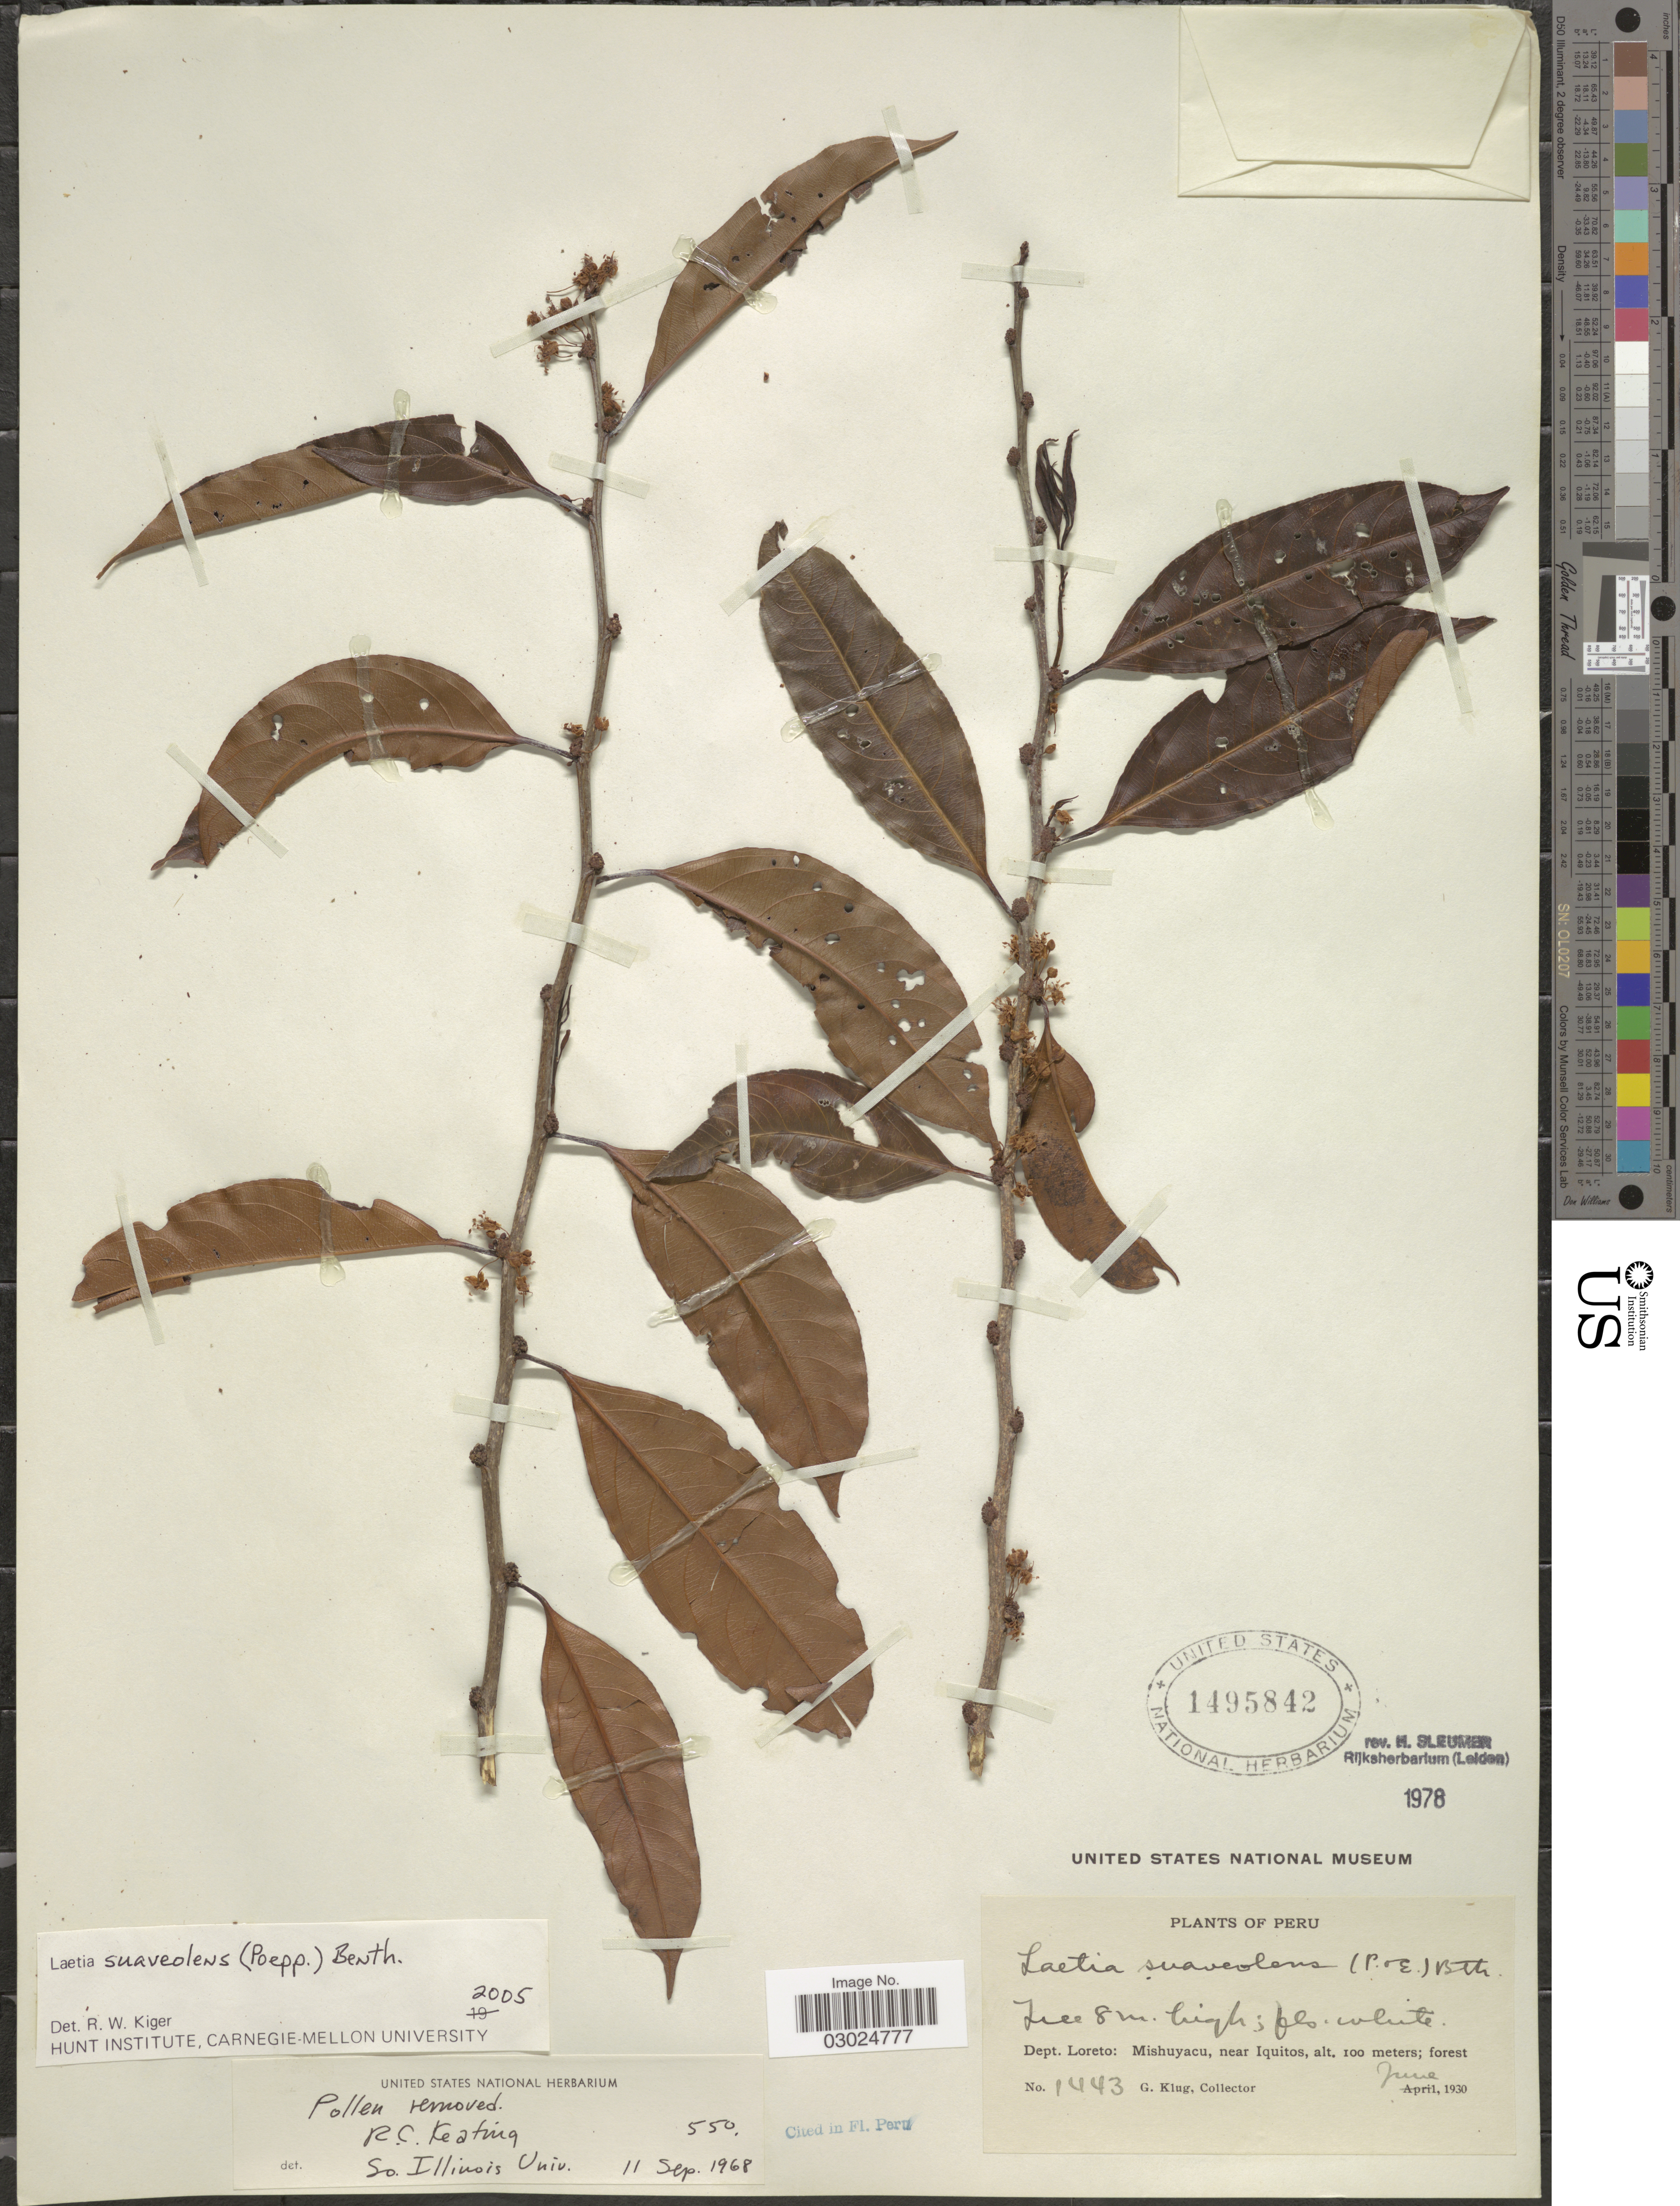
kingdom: Plantae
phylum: Tracheophyta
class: Magnoliopsida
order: Malpighiales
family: Salicaceae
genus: Laetia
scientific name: Laetia suaveolens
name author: (Poepp.) Benth.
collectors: G. Klug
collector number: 1443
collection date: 1930-06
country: Peru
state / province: Loreto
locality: Dept. Loreto: Mishuyacu, near Iquitos.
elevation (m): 100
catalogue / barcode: US 1495842